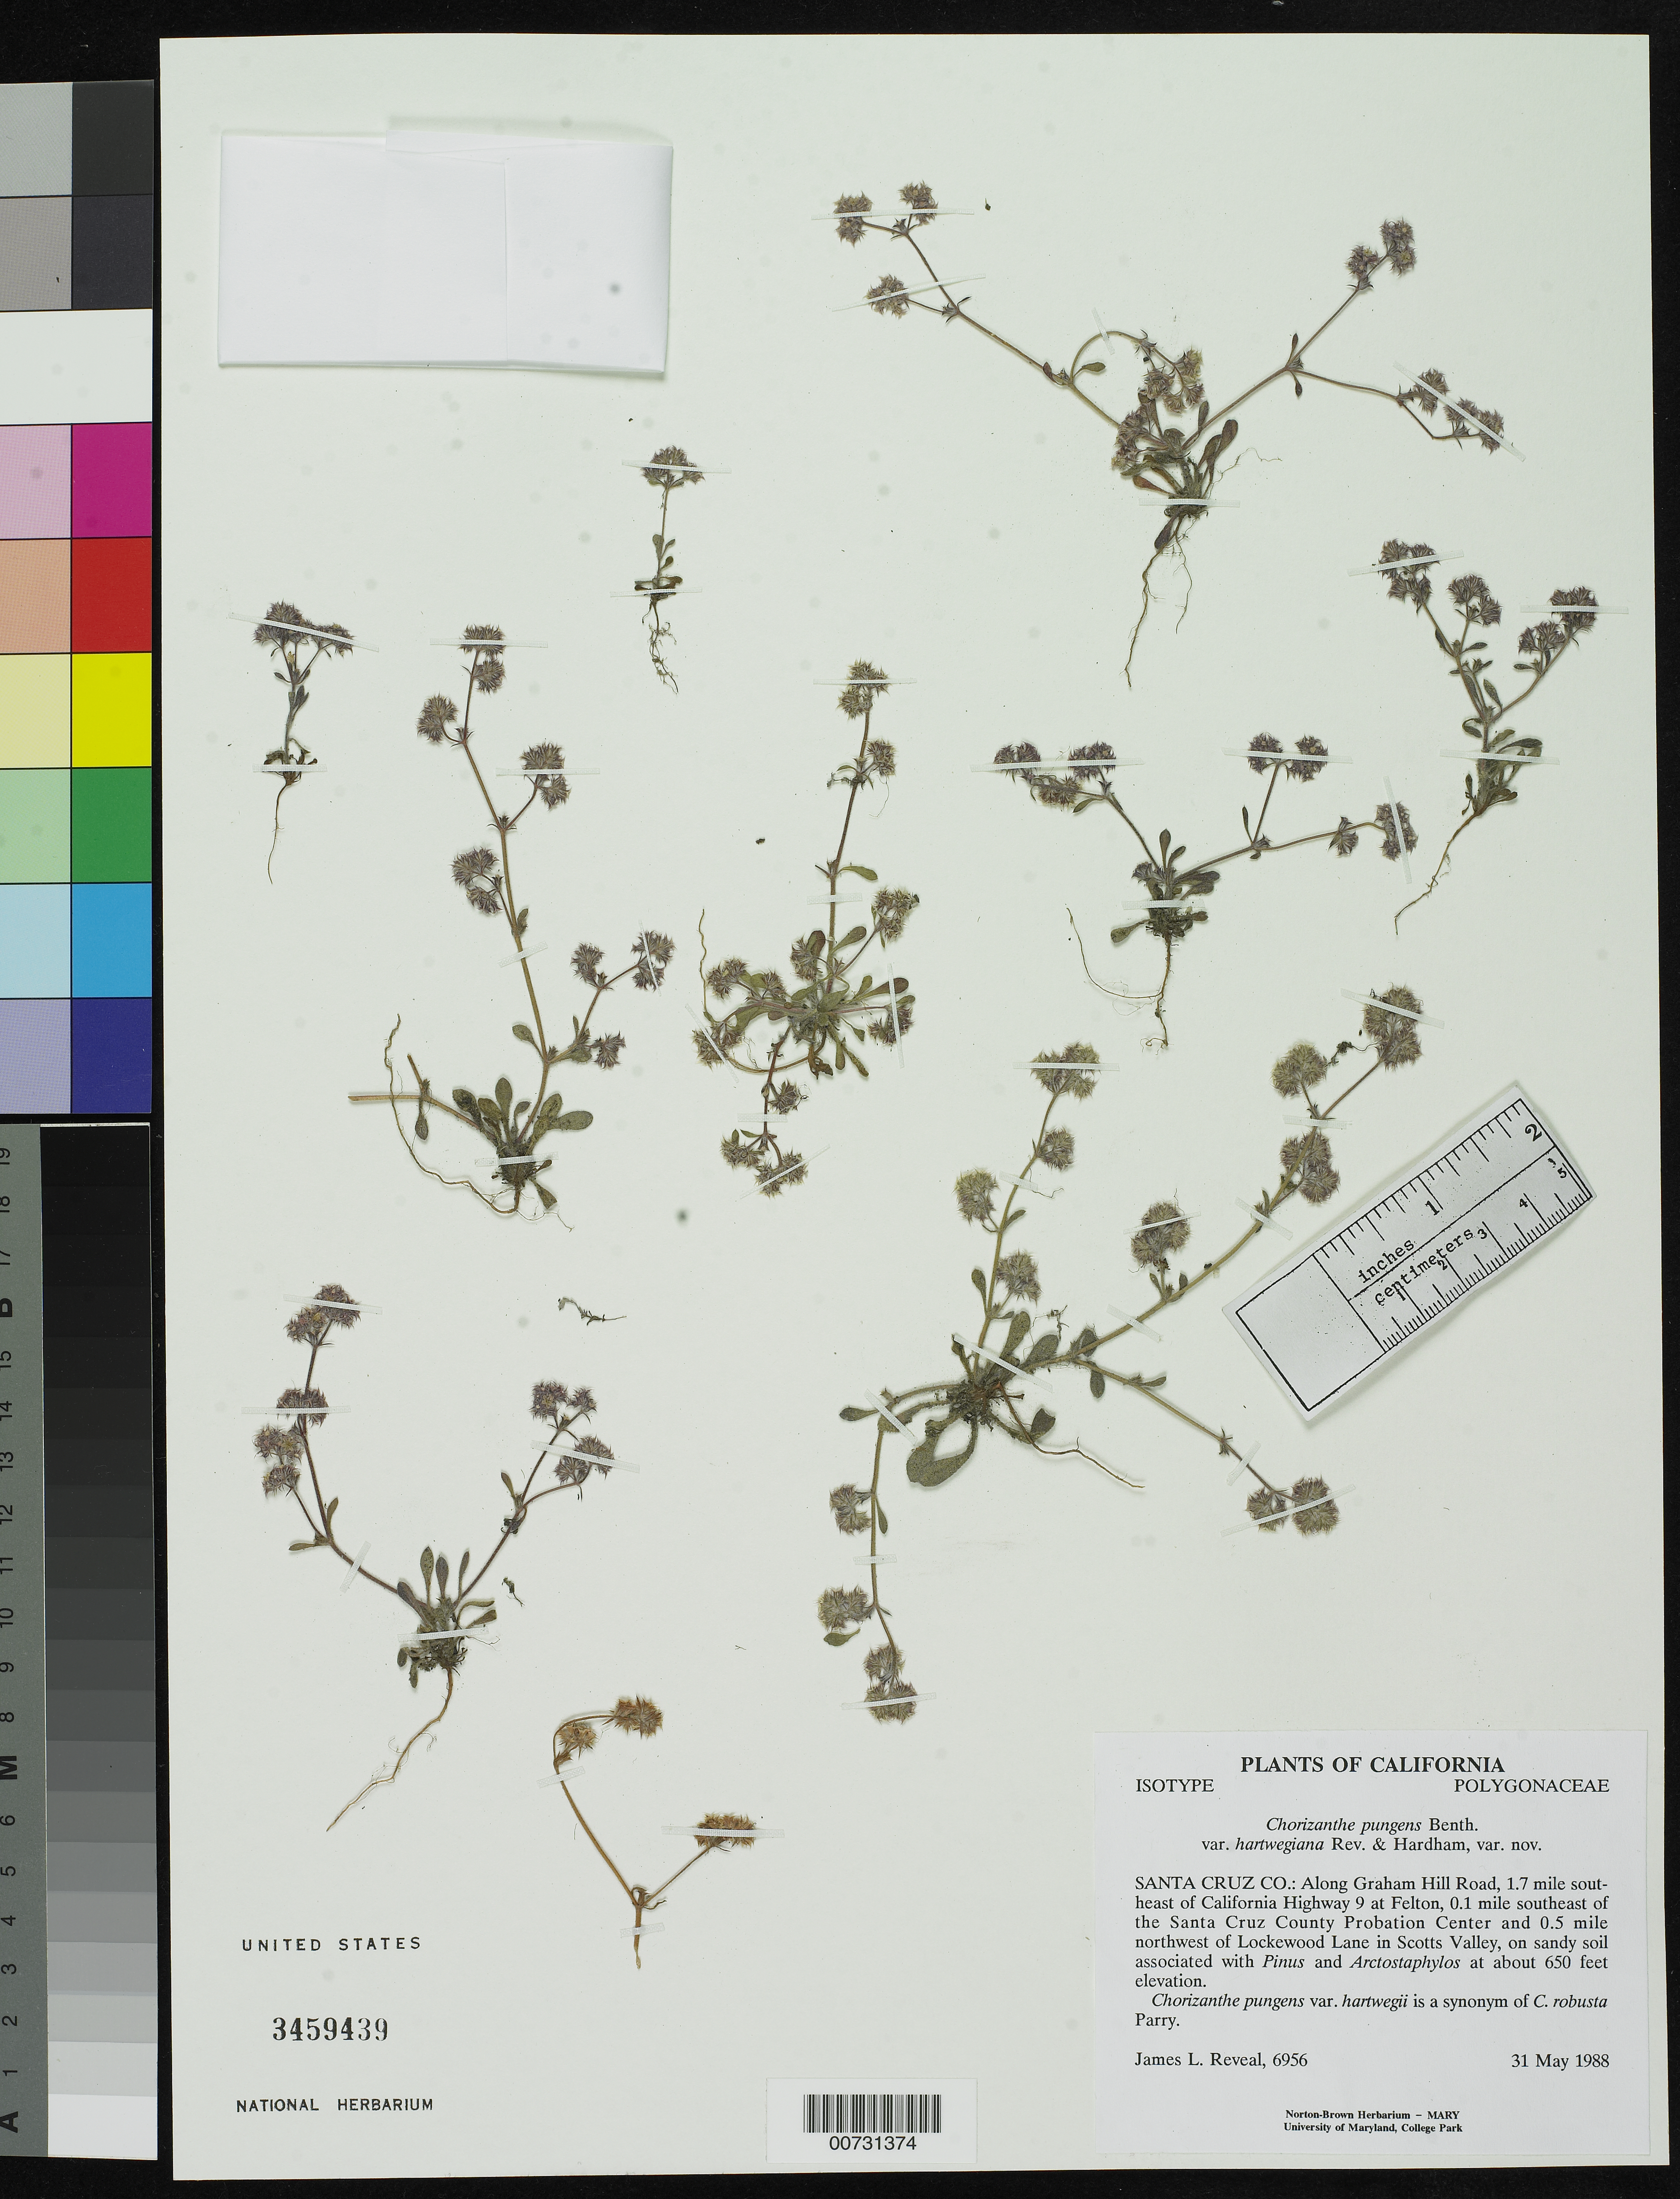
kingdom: Plantae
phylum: Tracheophyta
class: Magnoliopsida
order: Caryophyllales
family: Polygonaceae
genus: Chorizanthe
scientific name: Chorizanthe pungens var. hartwegiana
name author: Reveal & Hardham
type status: Isotype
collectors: J. L. Reveal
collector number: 6956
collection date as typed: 31 May 1988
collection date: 1988-05-31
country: United States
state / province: California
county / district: Santa Cruz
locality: Santa Cruz Co: along Graham Hill Road, 1.7 mile southeast of California Highway 9 at Felton, 0.1 mile southeast of the Santa Cruz County Probation Center and 0.5 mile northwest of Lockewood Lane in Scotts Valley.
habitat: On sandy soil asociated with Pinus and Arctostaphylos.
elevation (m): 198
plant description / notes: Holotype at MARY.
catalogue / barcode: US 3459439